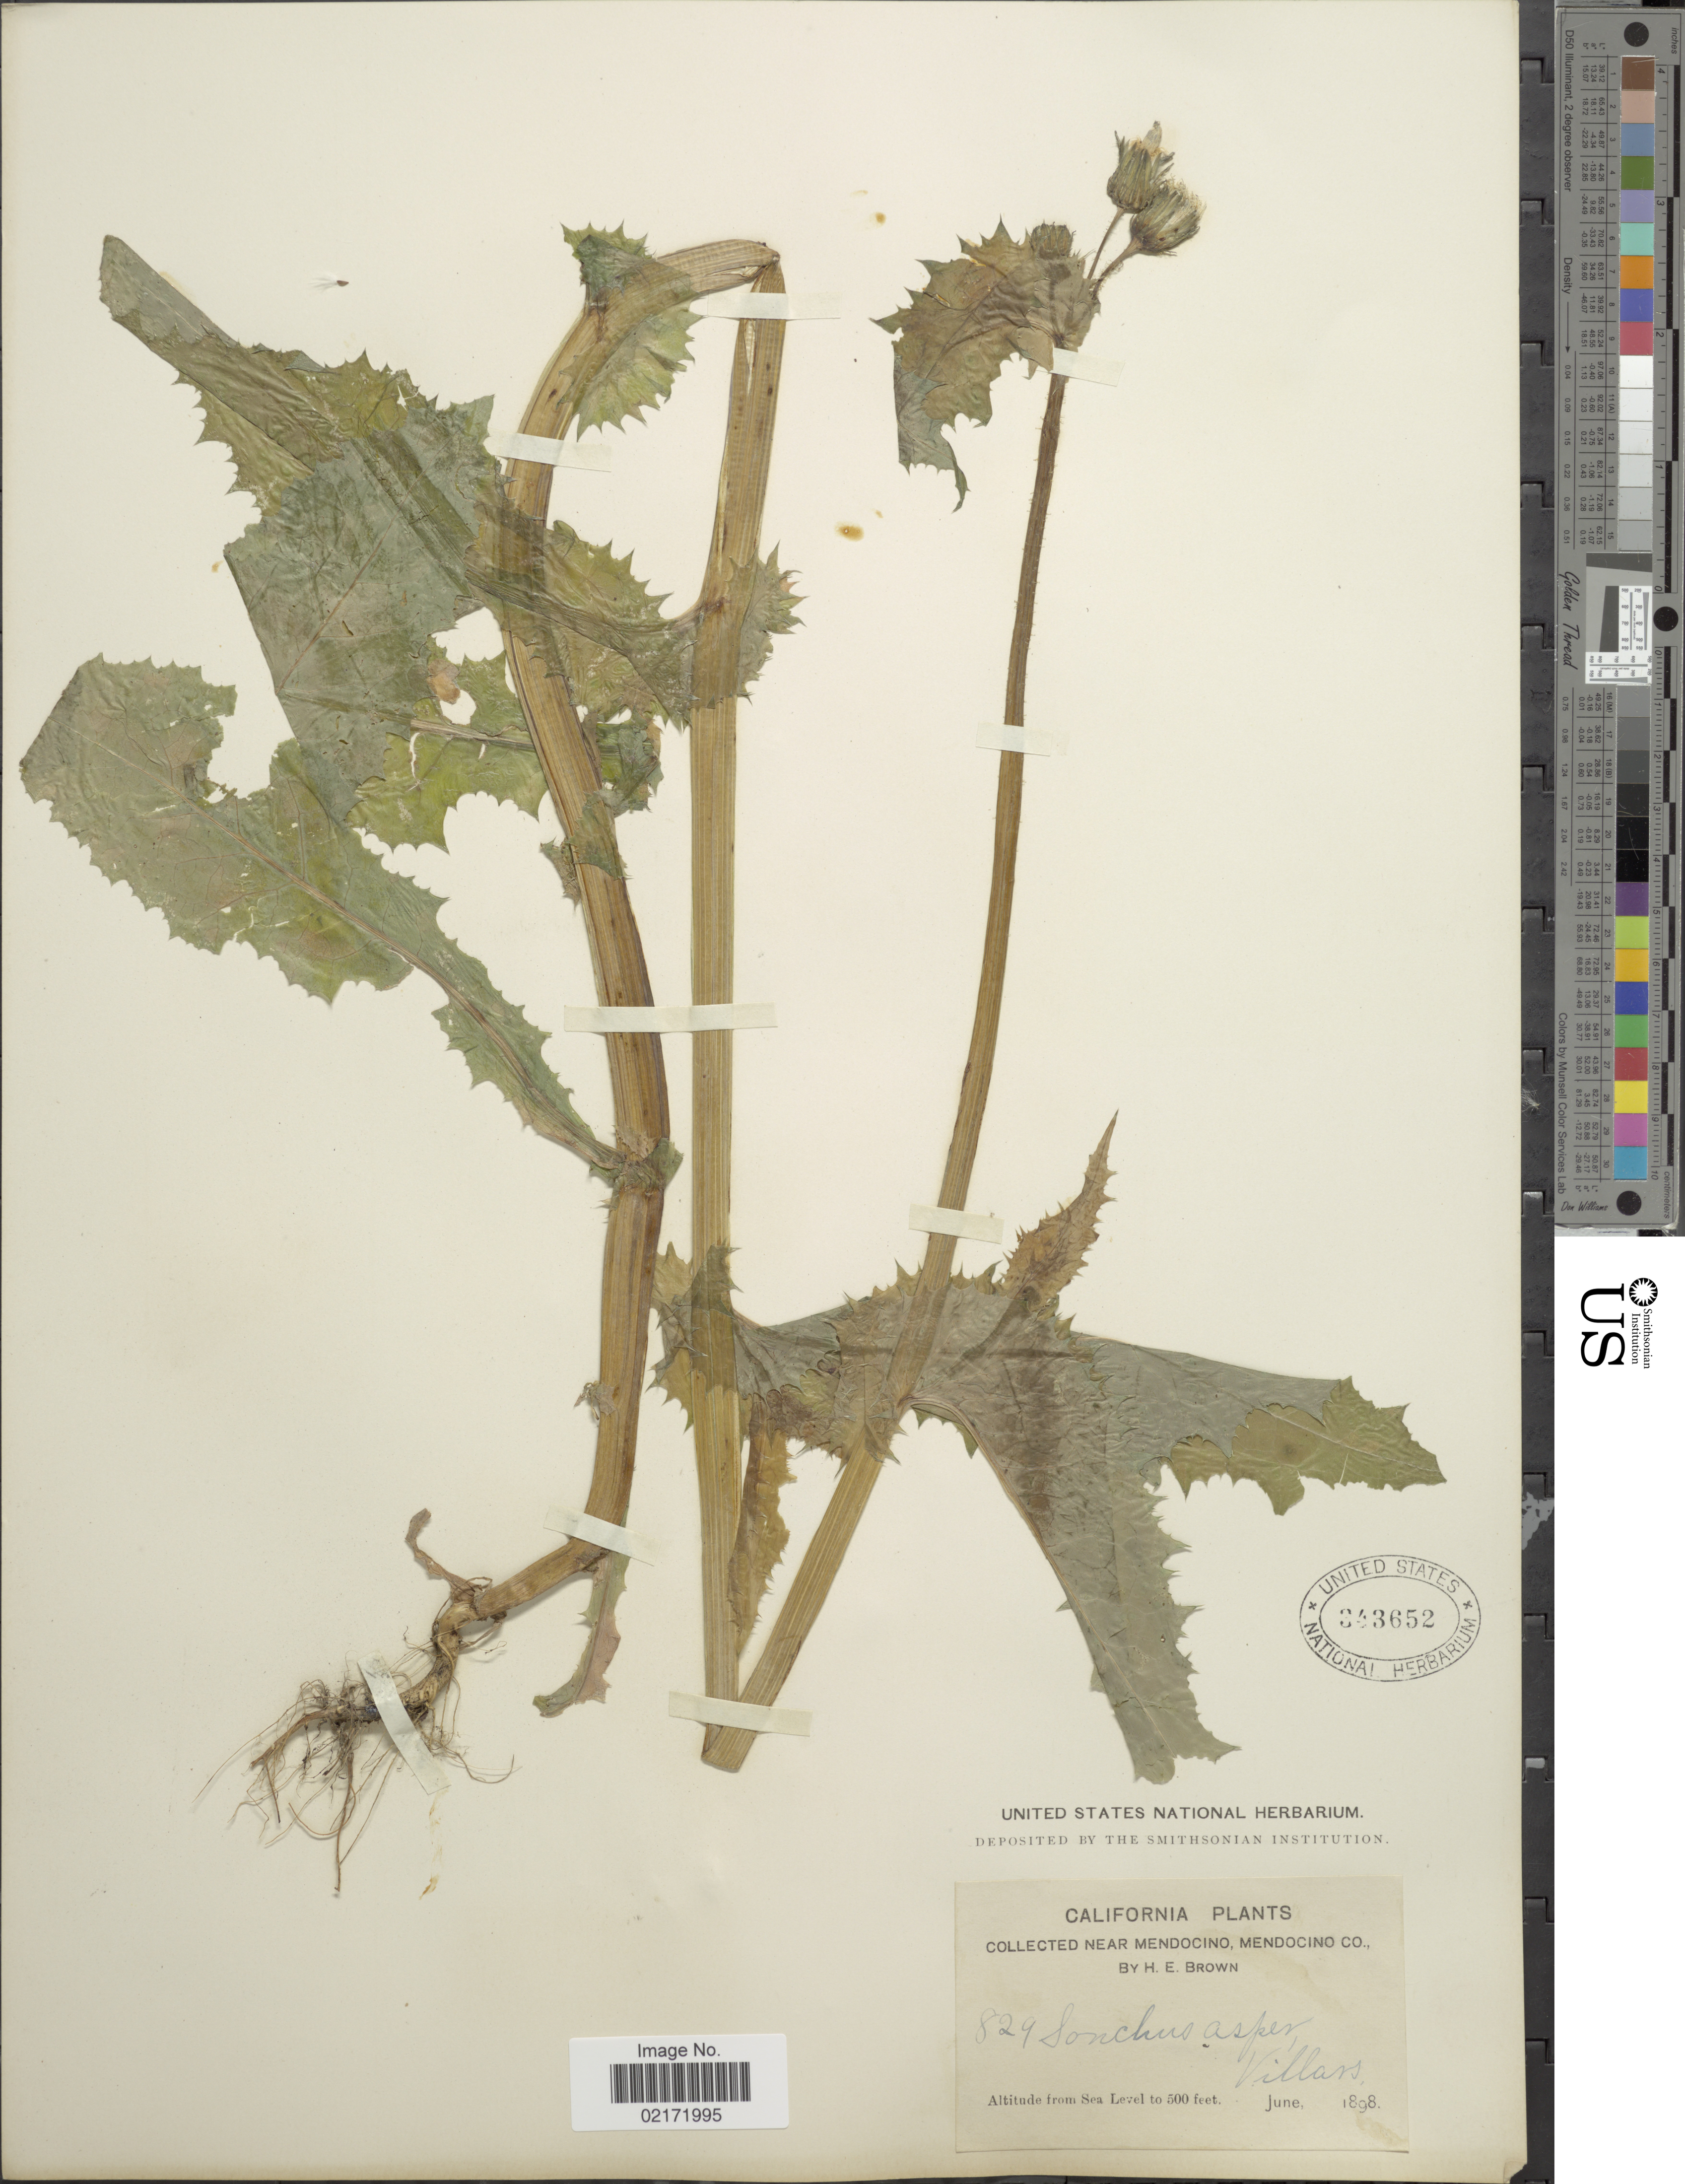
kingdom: Plantae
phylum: Tracheophyta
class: Magnoliopsida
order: Asterales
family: Asteraceae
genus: Sonchus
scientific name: Sonchus asper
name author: (L.) Hill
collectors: H. E. Brown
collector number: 829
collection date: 1898-06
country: United States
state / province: California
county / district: Mendocino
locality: Near Mendocino, Mendocino Co.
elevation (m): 152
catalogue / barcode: US 343652